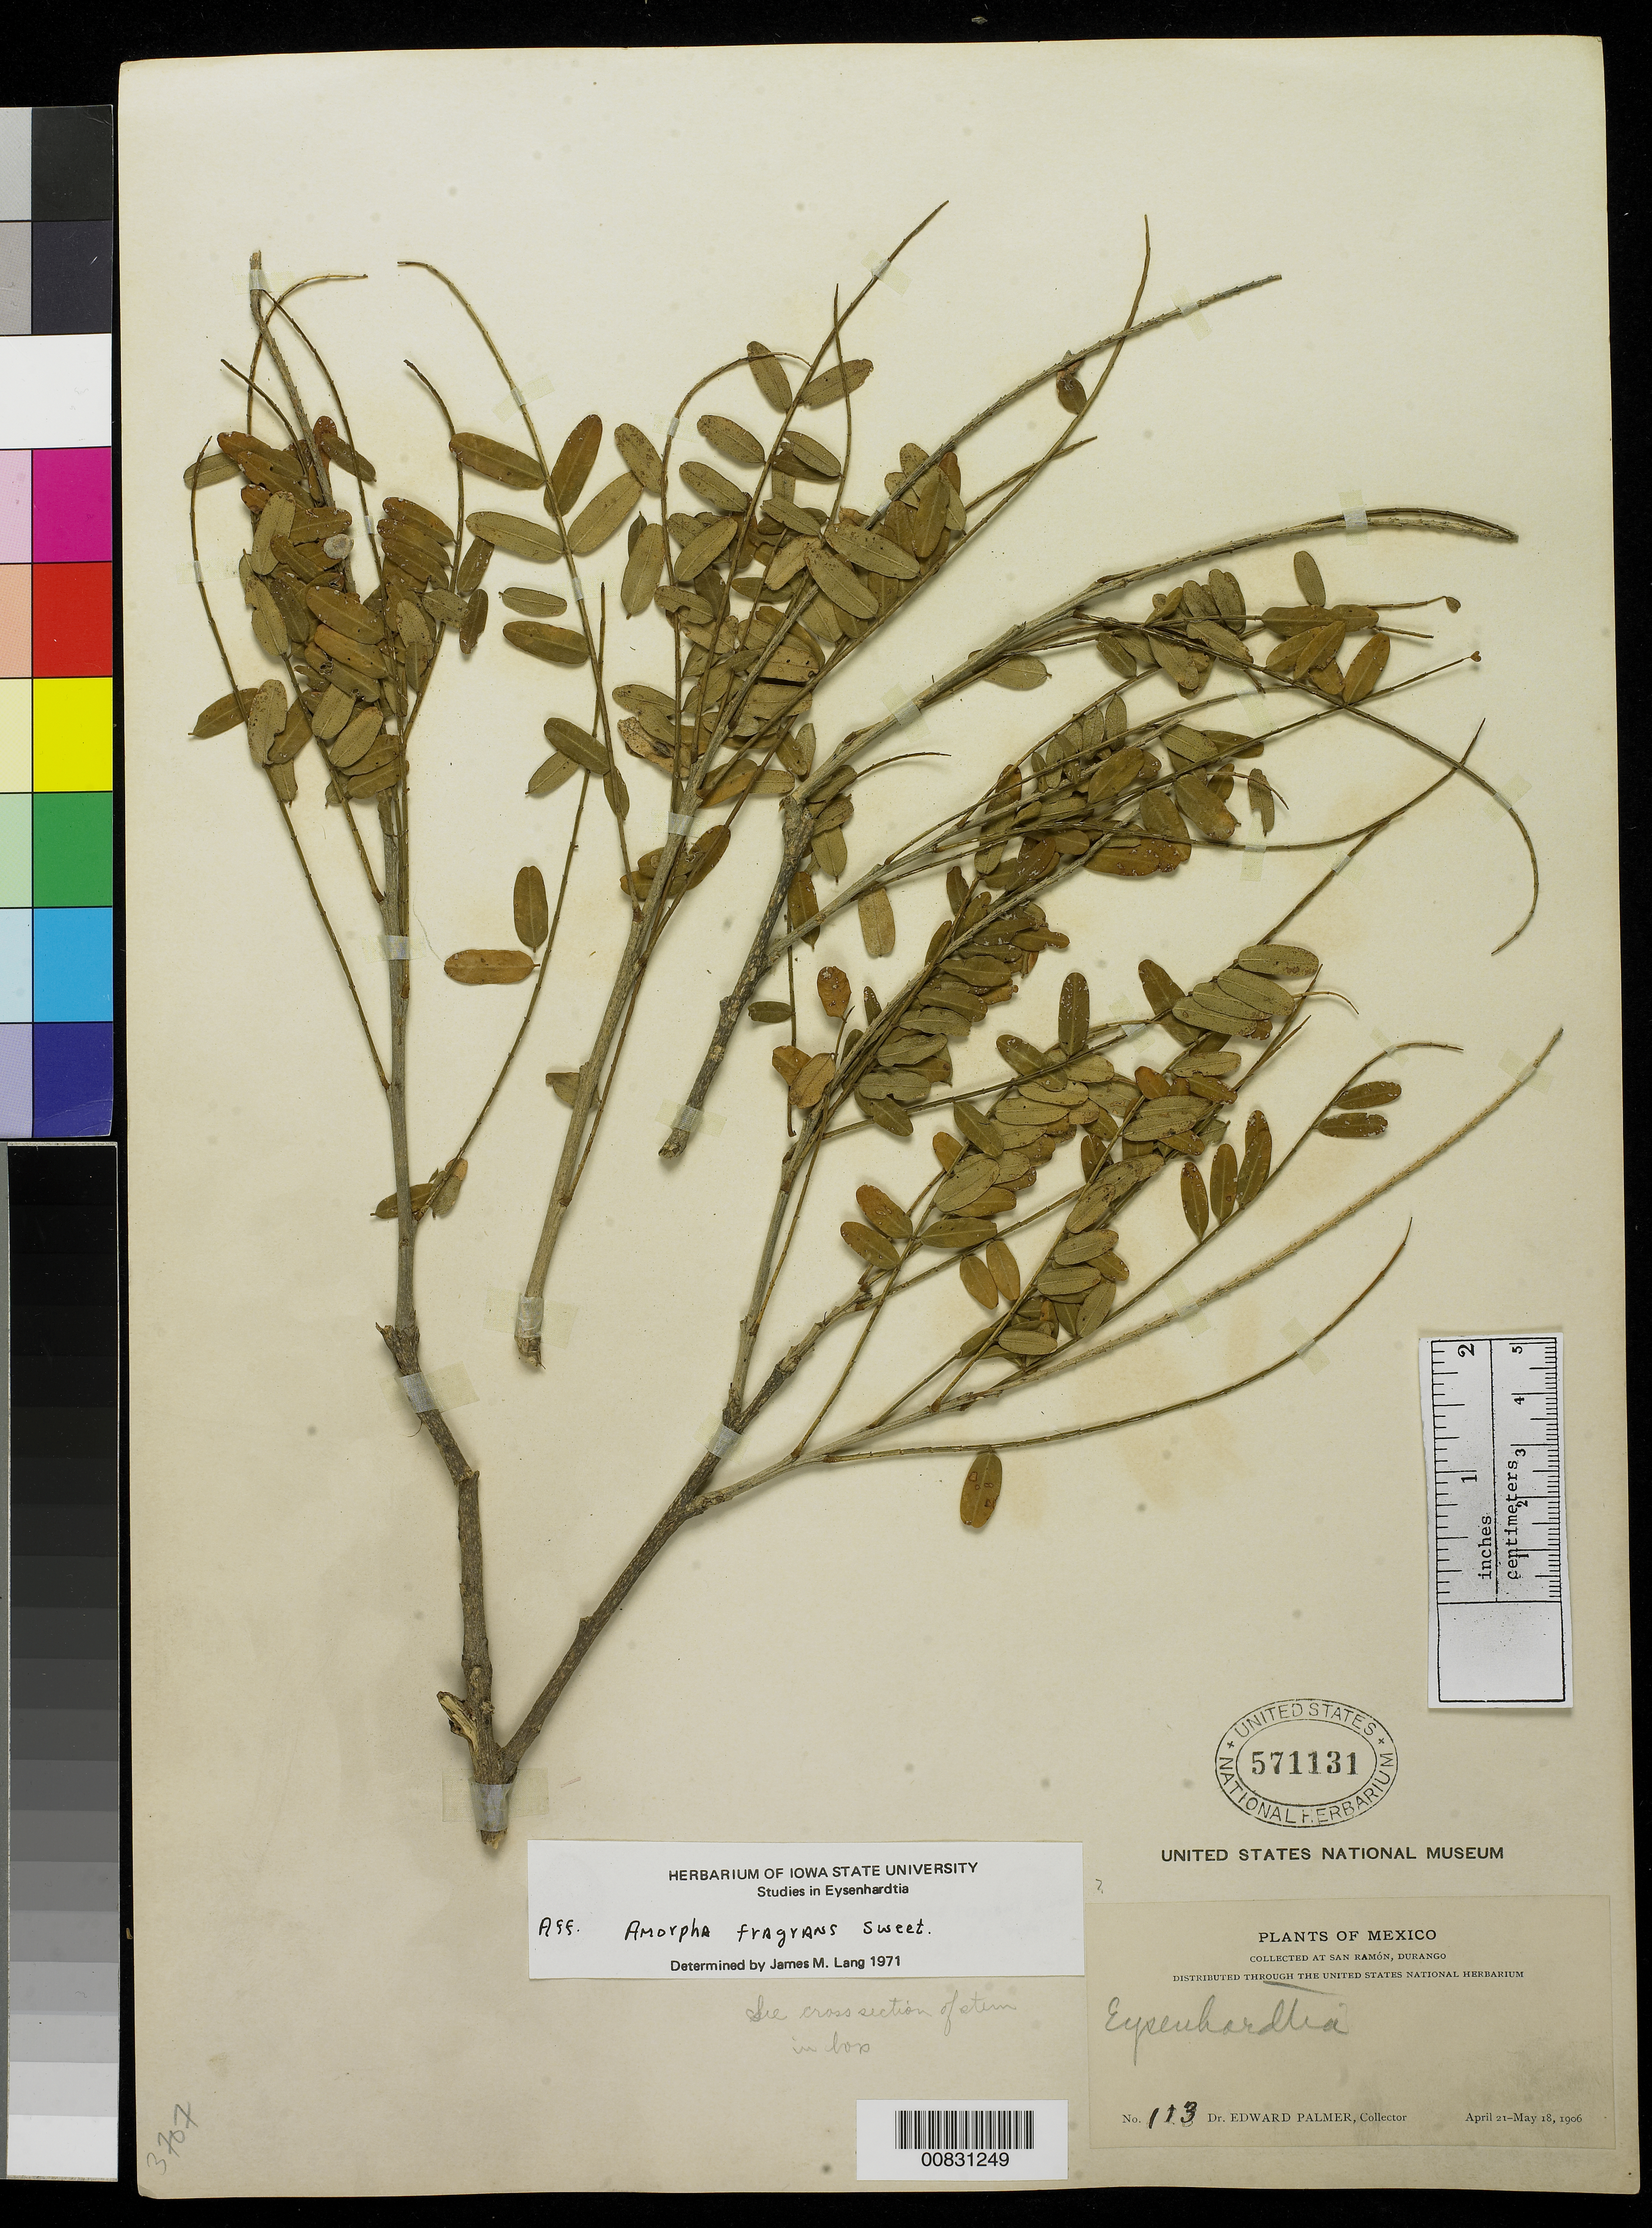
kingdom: Plantae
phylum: Tracheophyta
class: Magnoliopsida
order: Fabales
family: Fabaceae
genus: Amorpha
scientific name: Amorpha fragrans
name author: Sweet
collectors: E. Palmer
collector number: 113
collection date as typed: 21 Apr 1906 to 18 May 1906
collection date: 1906-04-21/1906-05-18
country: Mexico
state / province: Durango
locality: San Ramón, Durango.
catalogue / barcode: US 571131